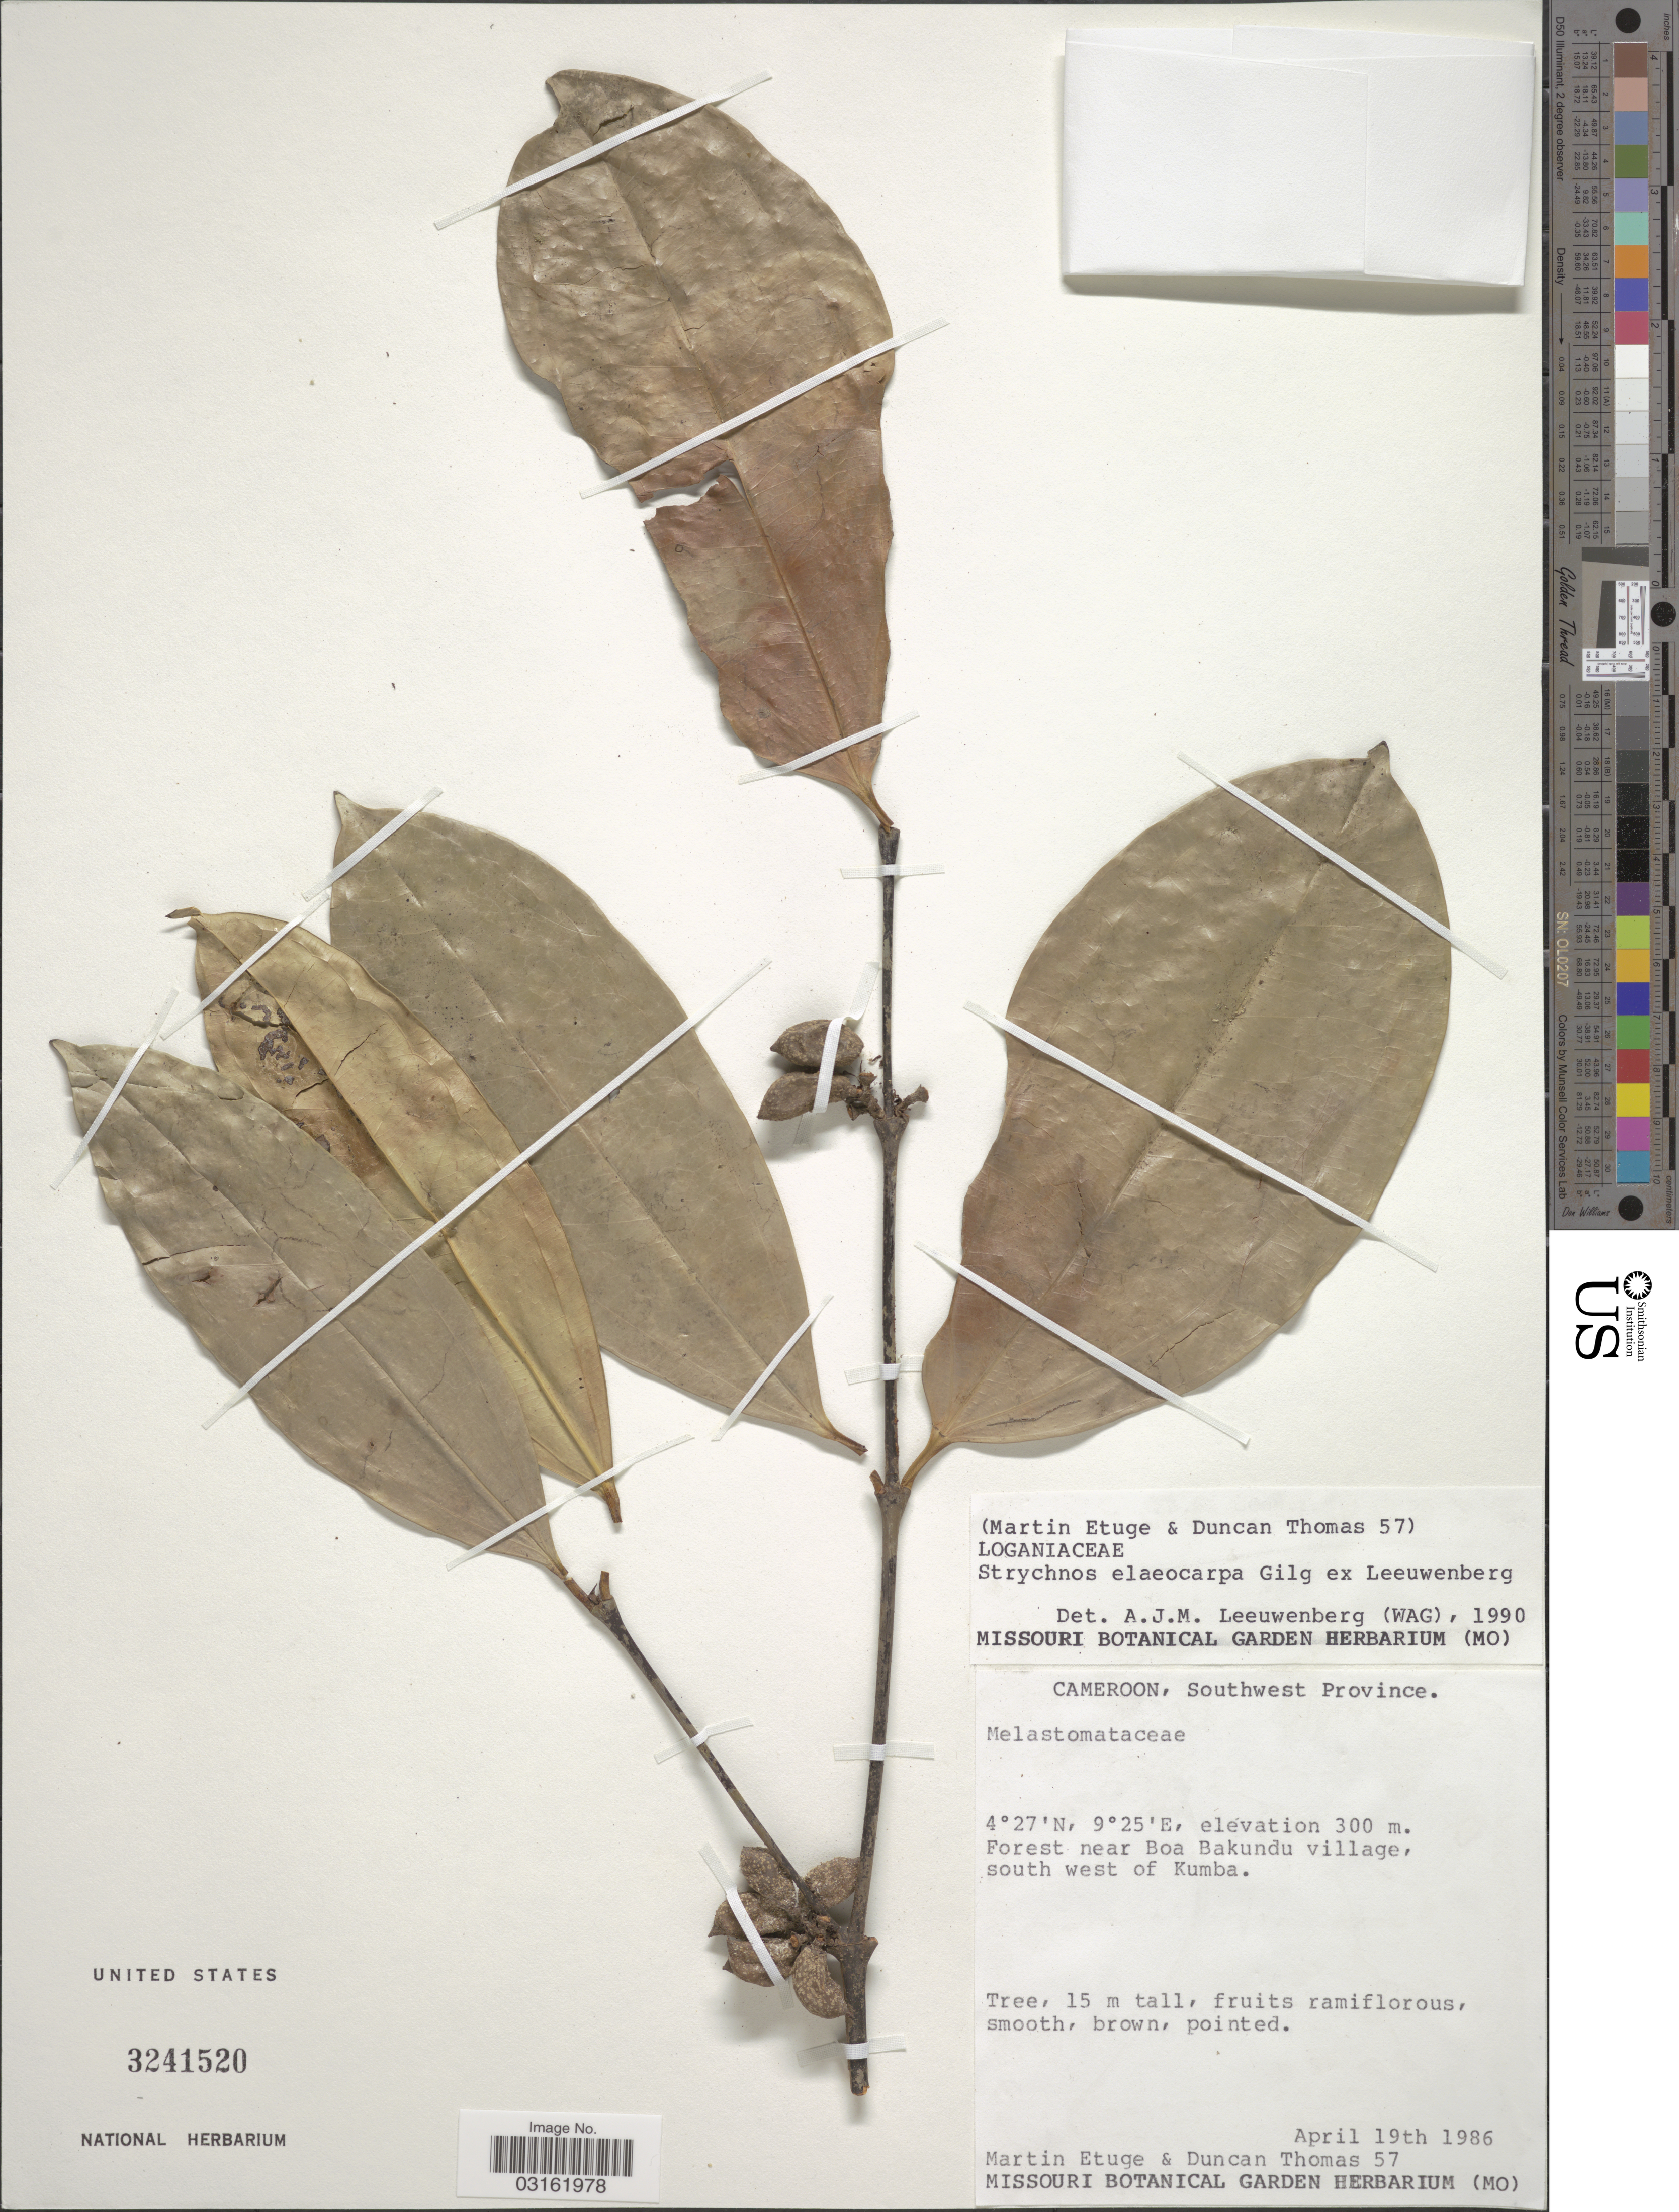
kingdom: Plantae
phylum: Tracheophyta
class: Magnoliopsida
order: Gentianales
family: Loganiaceae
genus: Strychnos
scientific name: Strychnos elaeocarpa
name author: Gilg ex Leeuwenb.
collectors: M. Etuge & D. W. Thomas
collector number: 57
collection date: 1986-04-19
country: Cameroon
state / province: Sud-Ouest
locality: Southwest Province. Forest near Boa Bakundu village, south west of Kumba.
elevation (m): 300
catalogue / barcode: US 3241520